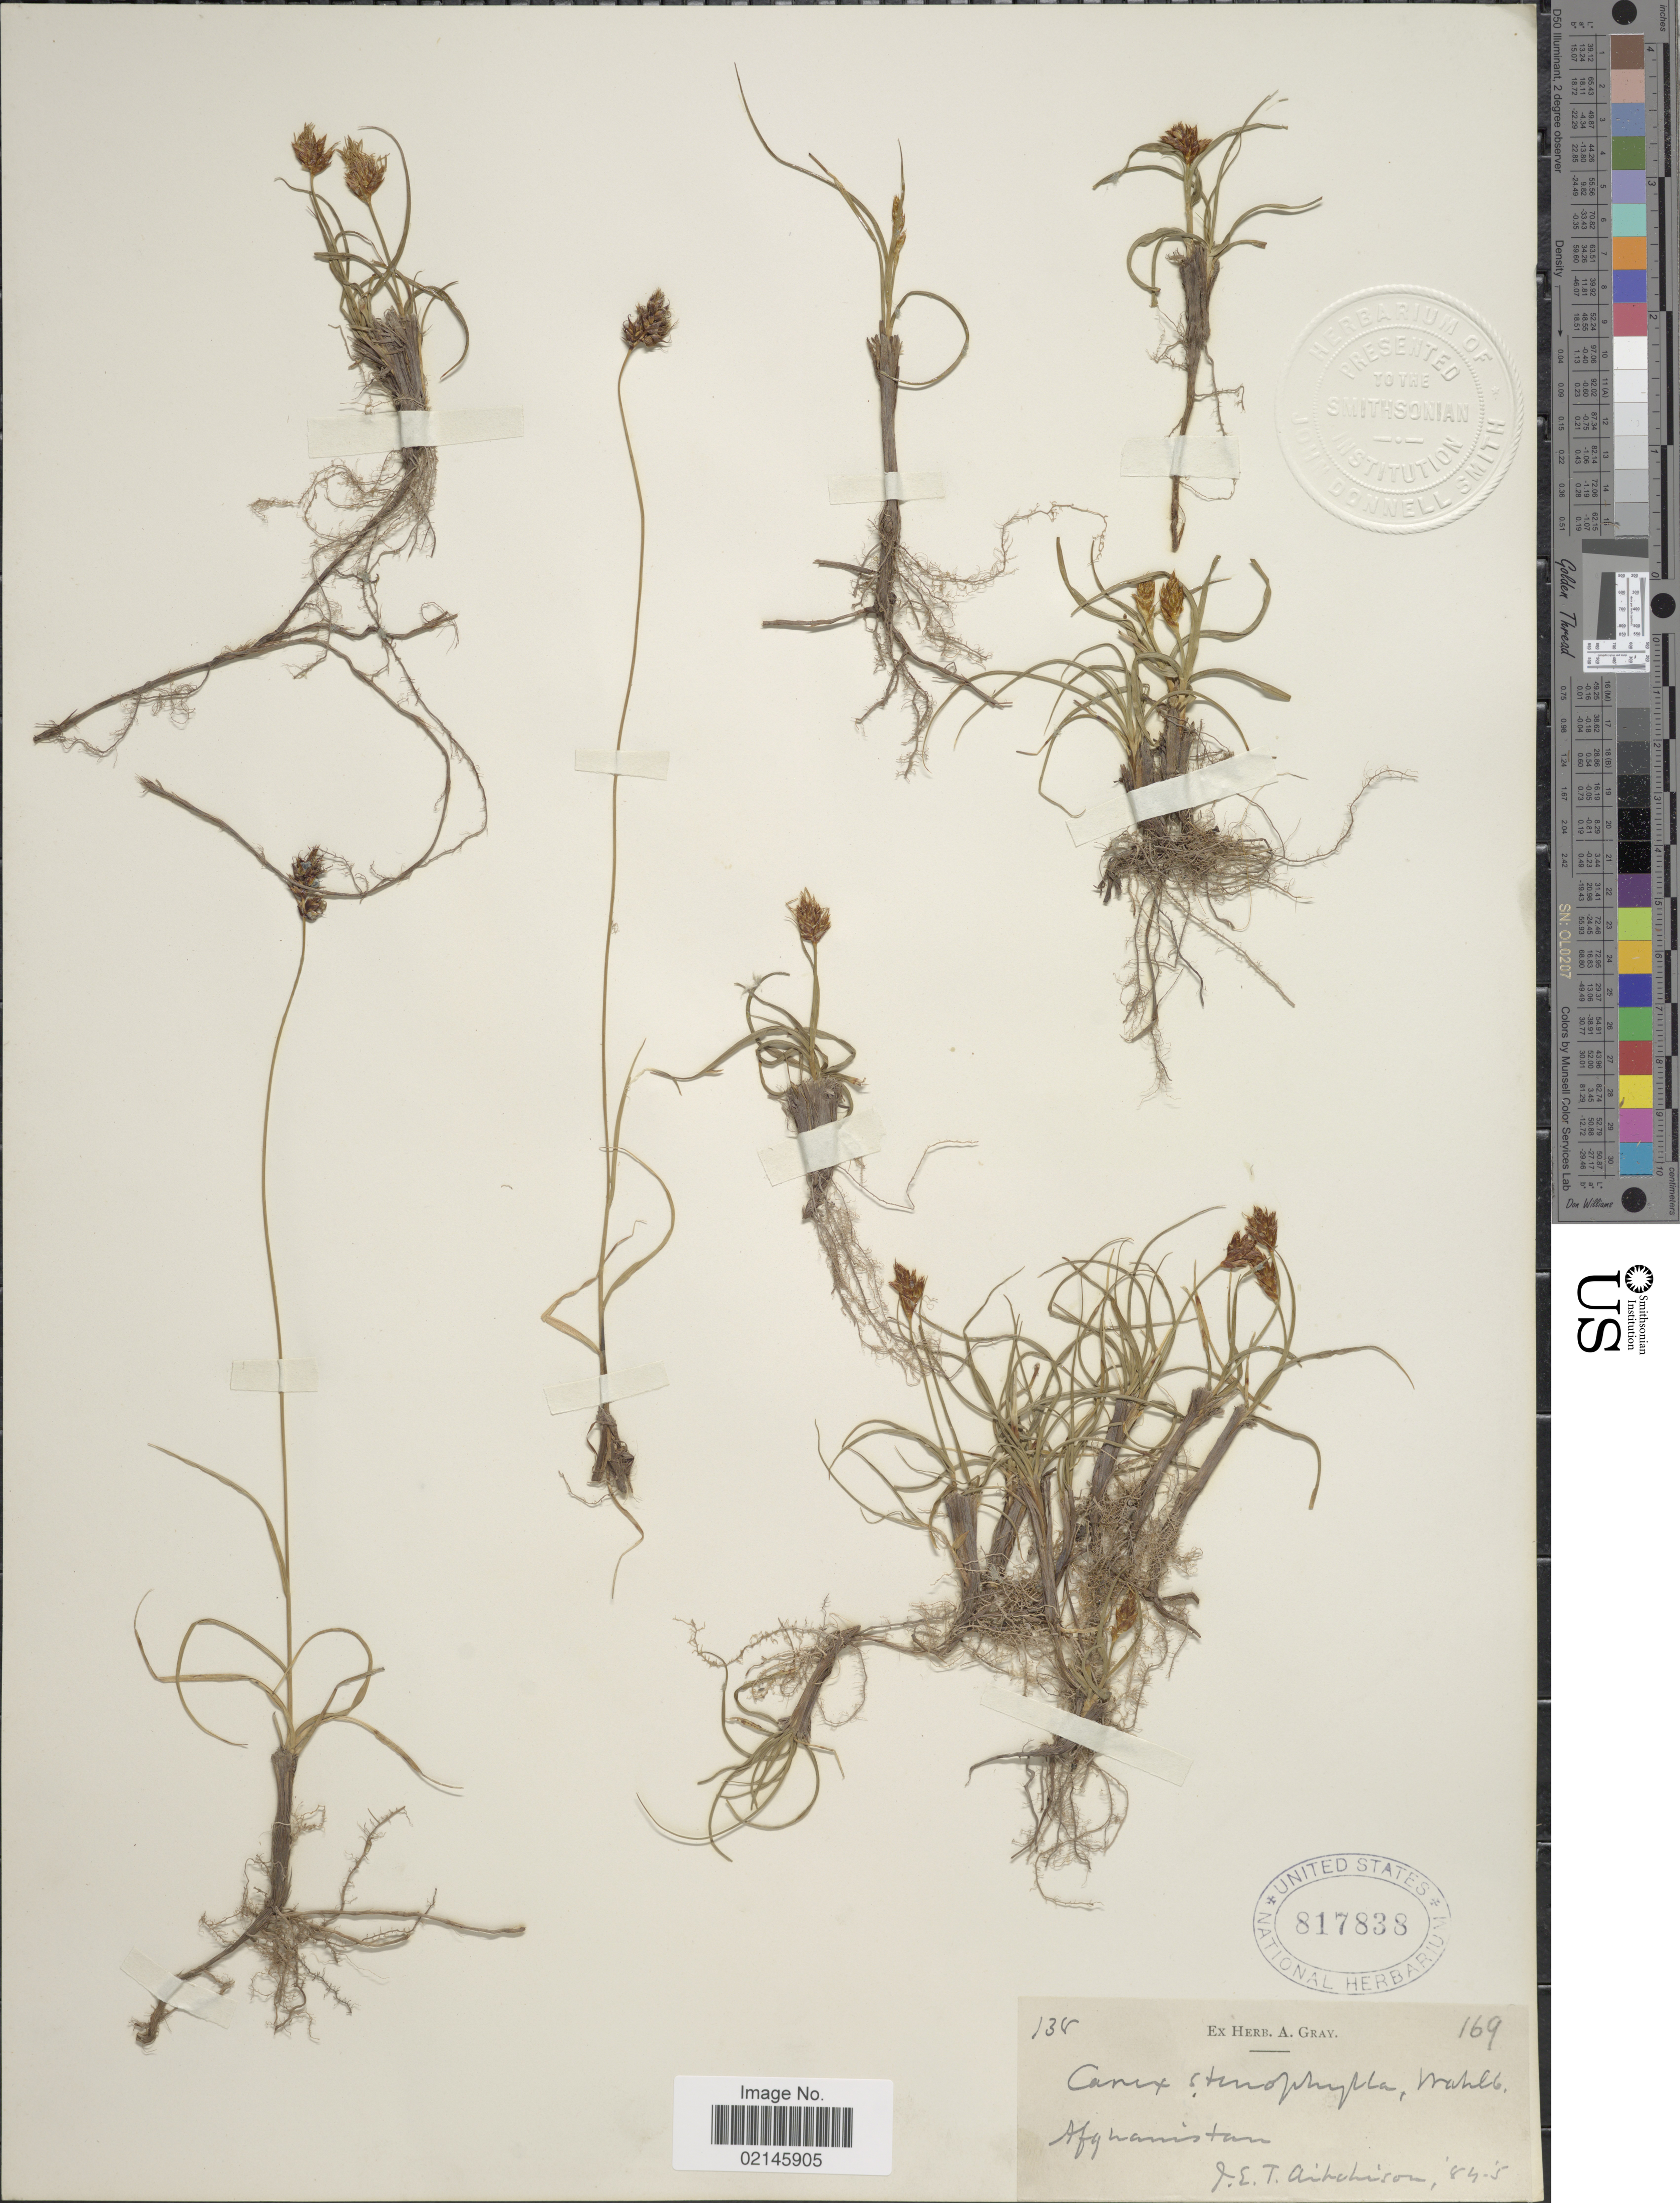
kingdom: Plantae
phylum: Tracheophyta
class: Liliopsida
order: Poales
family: Cyperaceae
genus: Carex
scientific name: Carex stenophylla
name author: Wahlenb.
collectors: J. E. Aitchison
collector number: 138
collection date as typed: Transcribed d/m/y: //84 to //85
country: Afghanistan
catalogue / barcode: US 817838